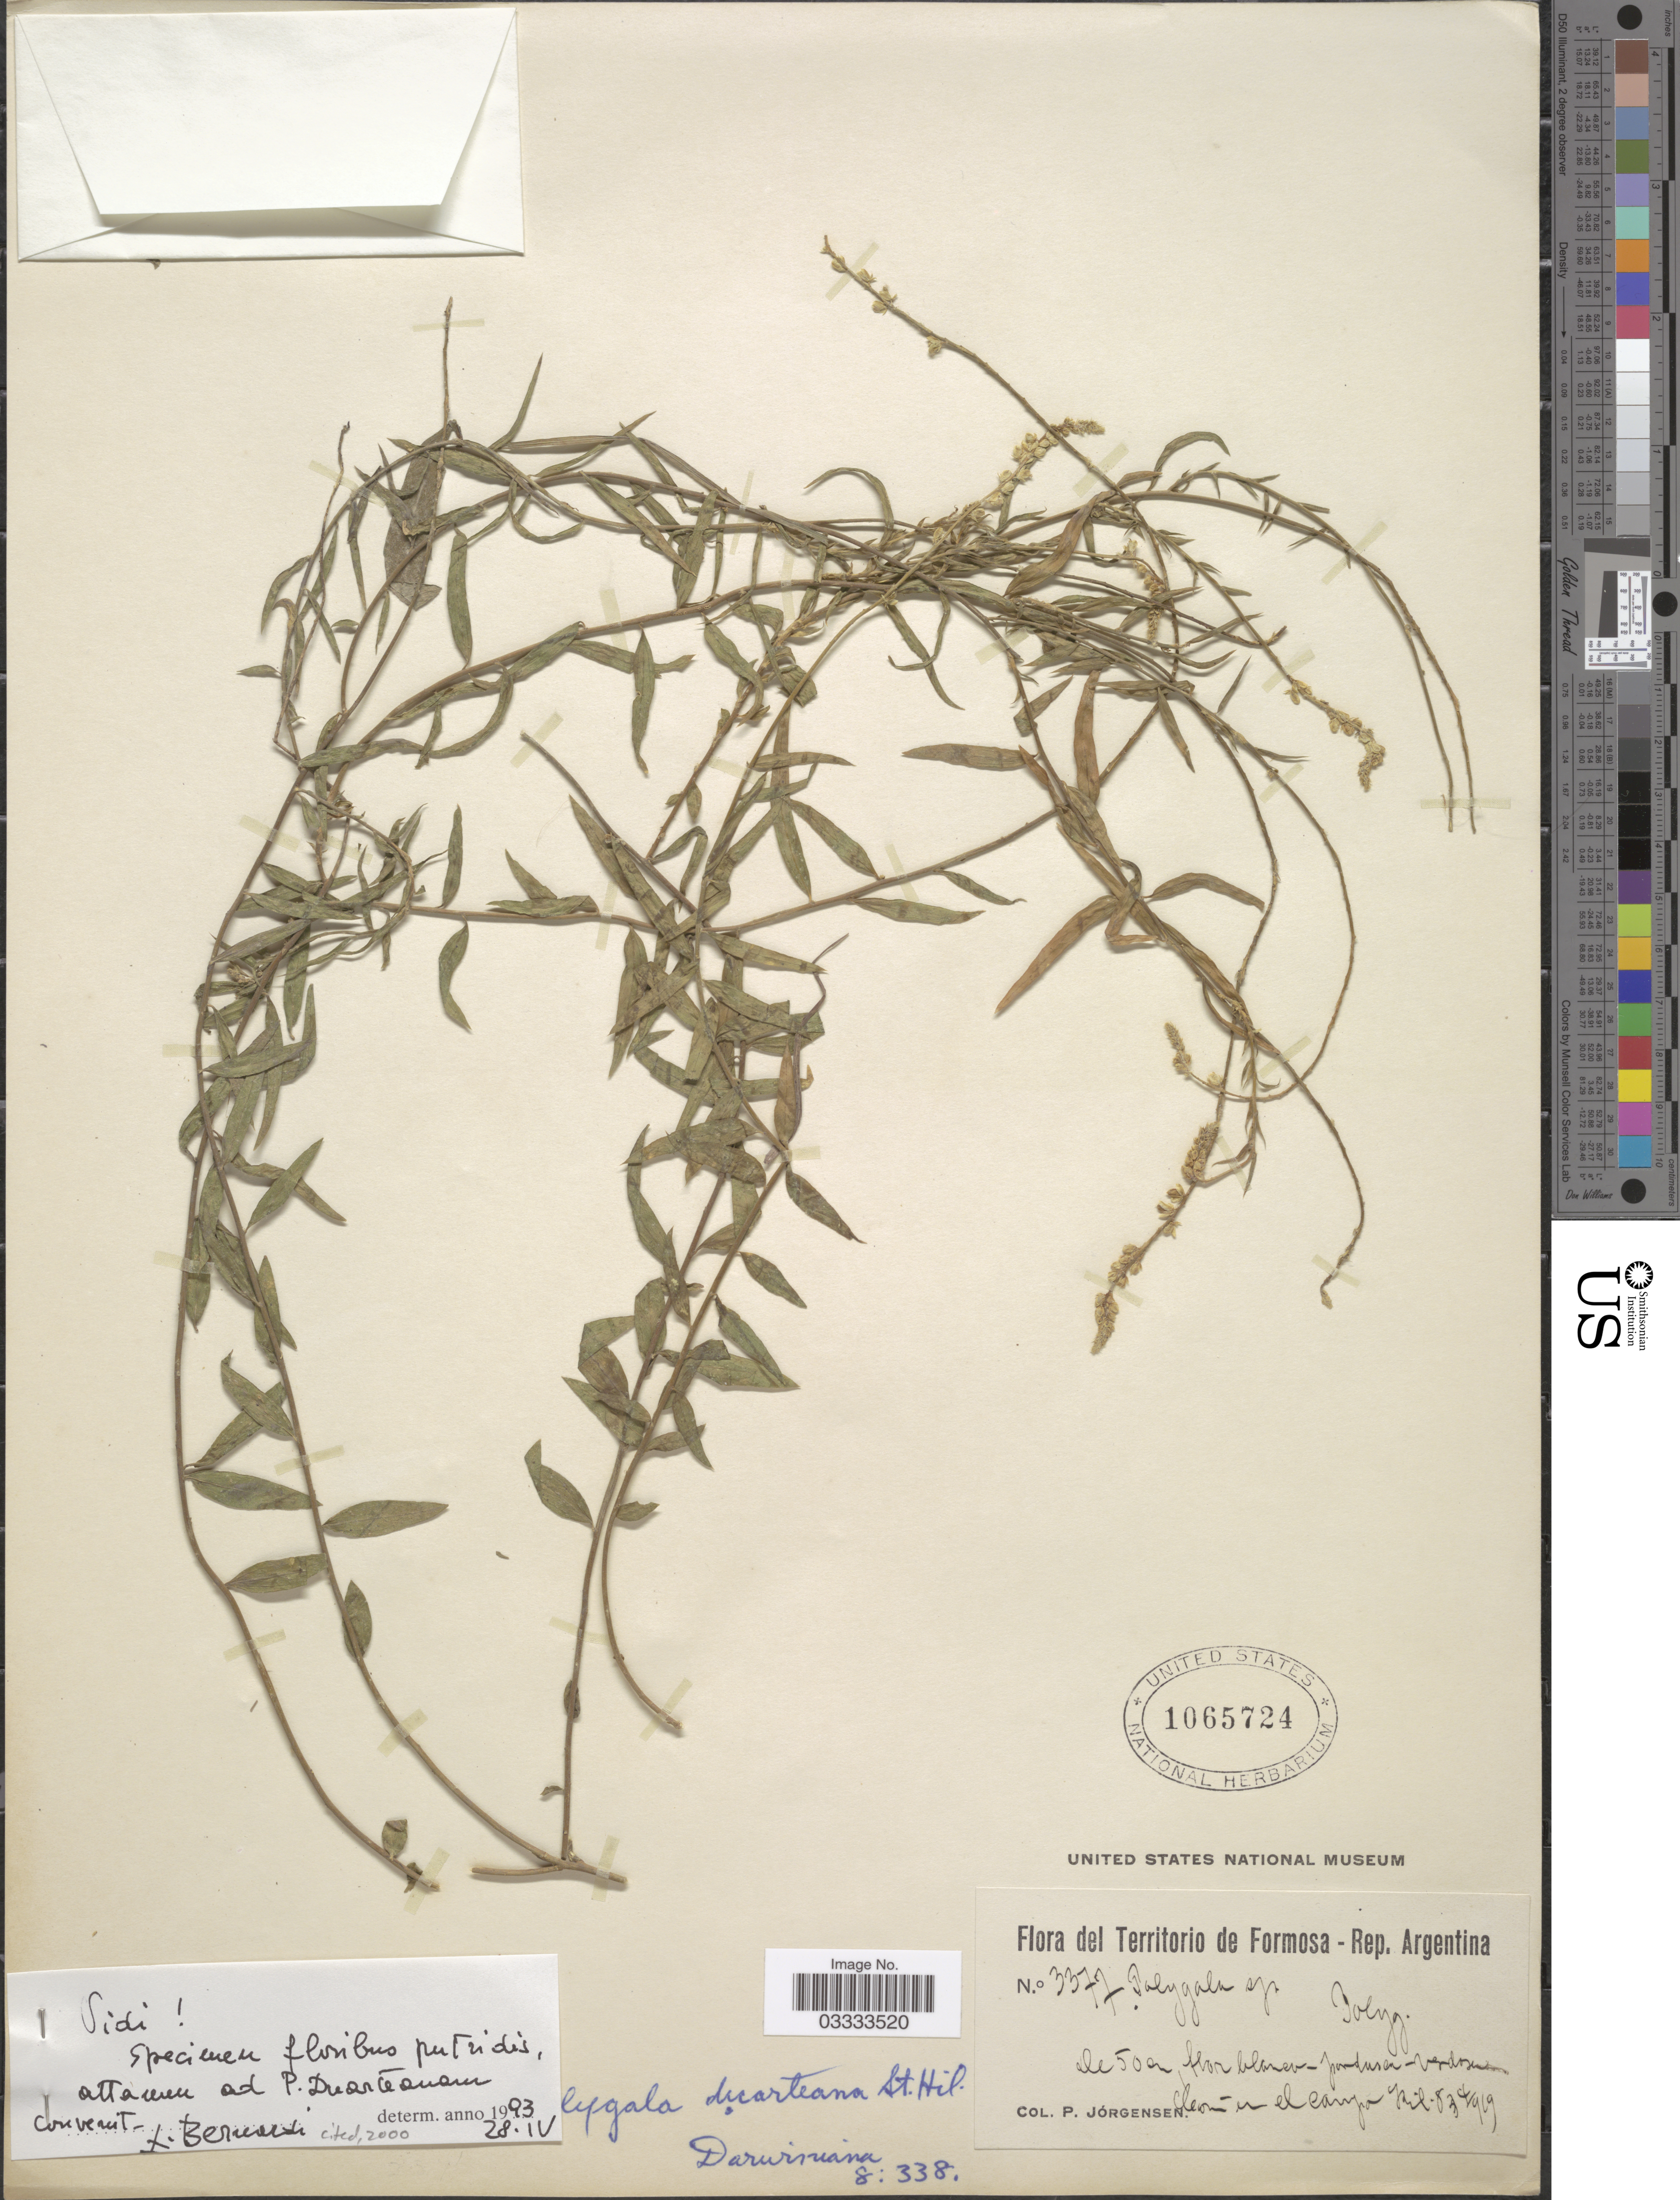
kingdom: Plantae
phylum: Tracheophyta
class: Magnoliopsida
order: Fabales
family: Polygalaceae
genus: Polygala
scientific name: Polygala duarteana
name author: A. St.-Hil. & Moq.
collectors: P. Jörgensen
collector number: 3377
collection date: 1919-04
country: Argentina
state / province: Formosa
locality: Territorio de Formosa- Rep. Argentina. Comun en el campo Kil.83.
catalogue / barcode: US 1065724